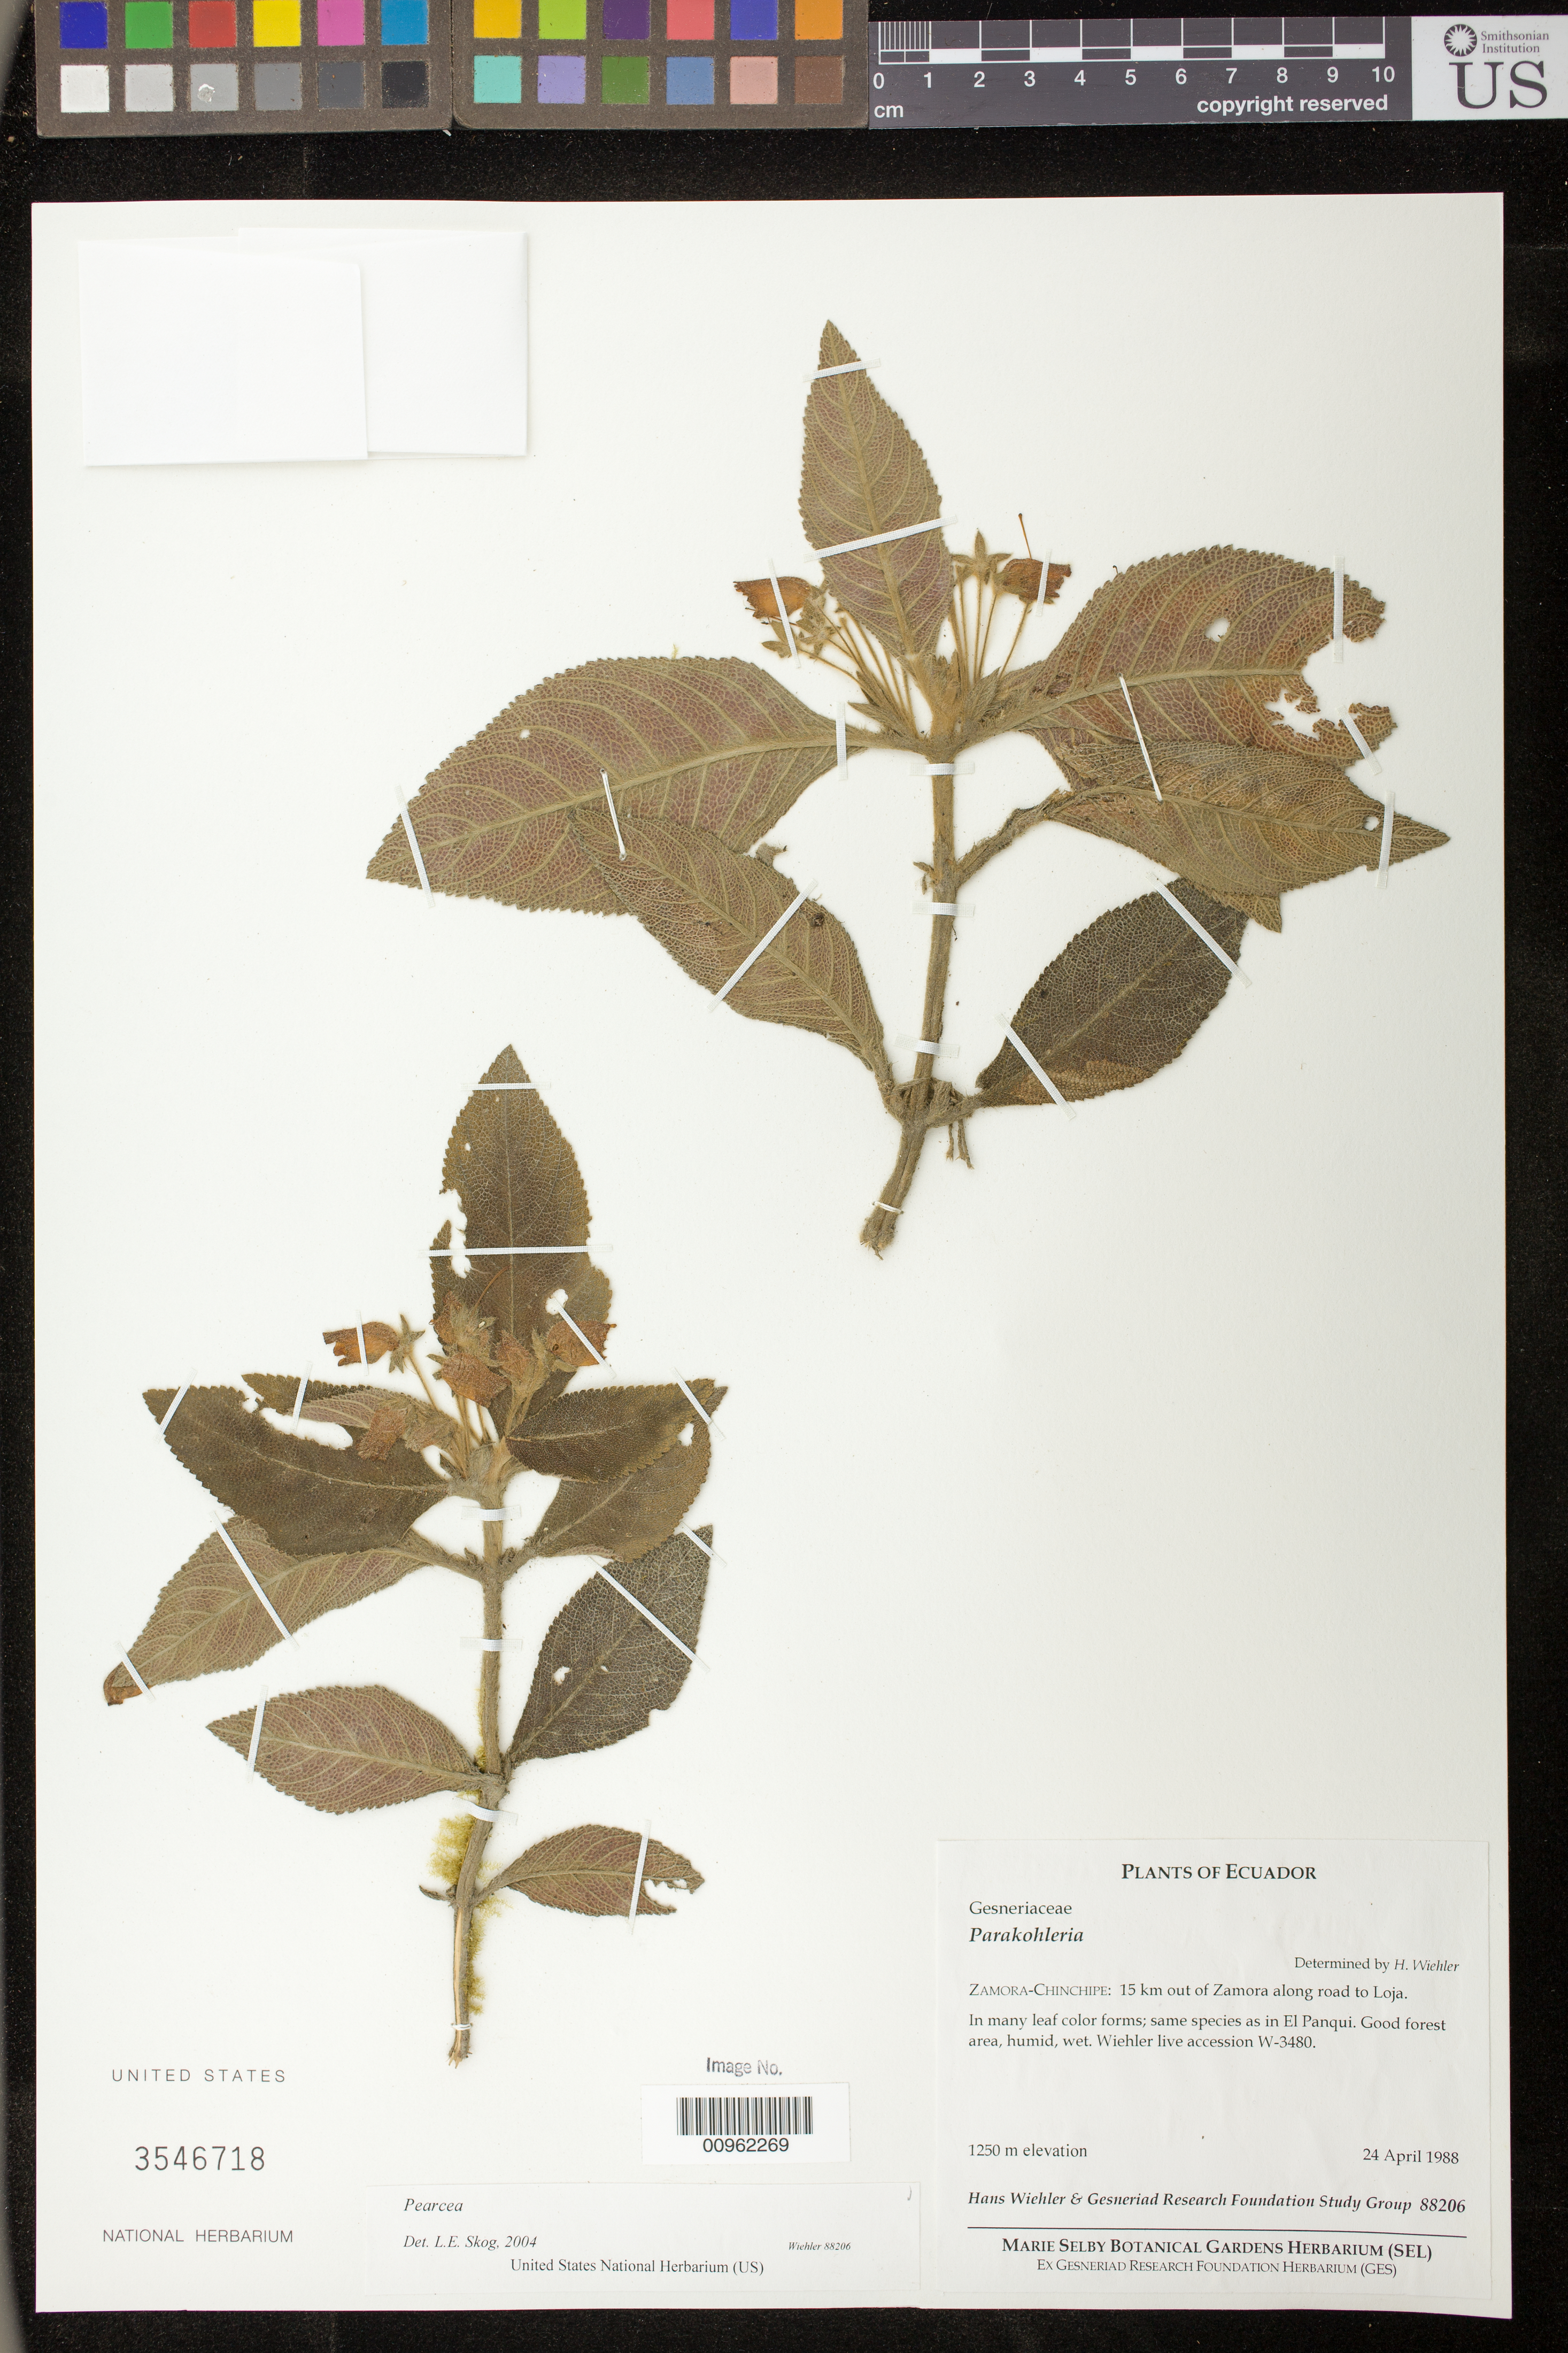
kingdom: Plantae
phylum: Tracheophyta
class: Magnoliopsida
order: Lamiales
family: Gesneriaceae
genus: Pearcea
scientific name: Pearcea sprucei var. sprucei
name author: (Britton ex Rusby) L.P. Kvist & L.E. Skog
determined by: Skog, Laurence E.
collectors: H. J. Wiehler & GRF Study Group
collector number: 88206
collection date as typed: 24 Apr 1988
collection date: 1988-04-24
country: Ecuador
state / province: Zamora-Chinchipe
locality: Zamora-Chinchipe: 15 km out of Zamora along road to Loja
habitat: Good forest area, humid, wet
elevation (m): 1250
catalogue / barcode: US 3546718